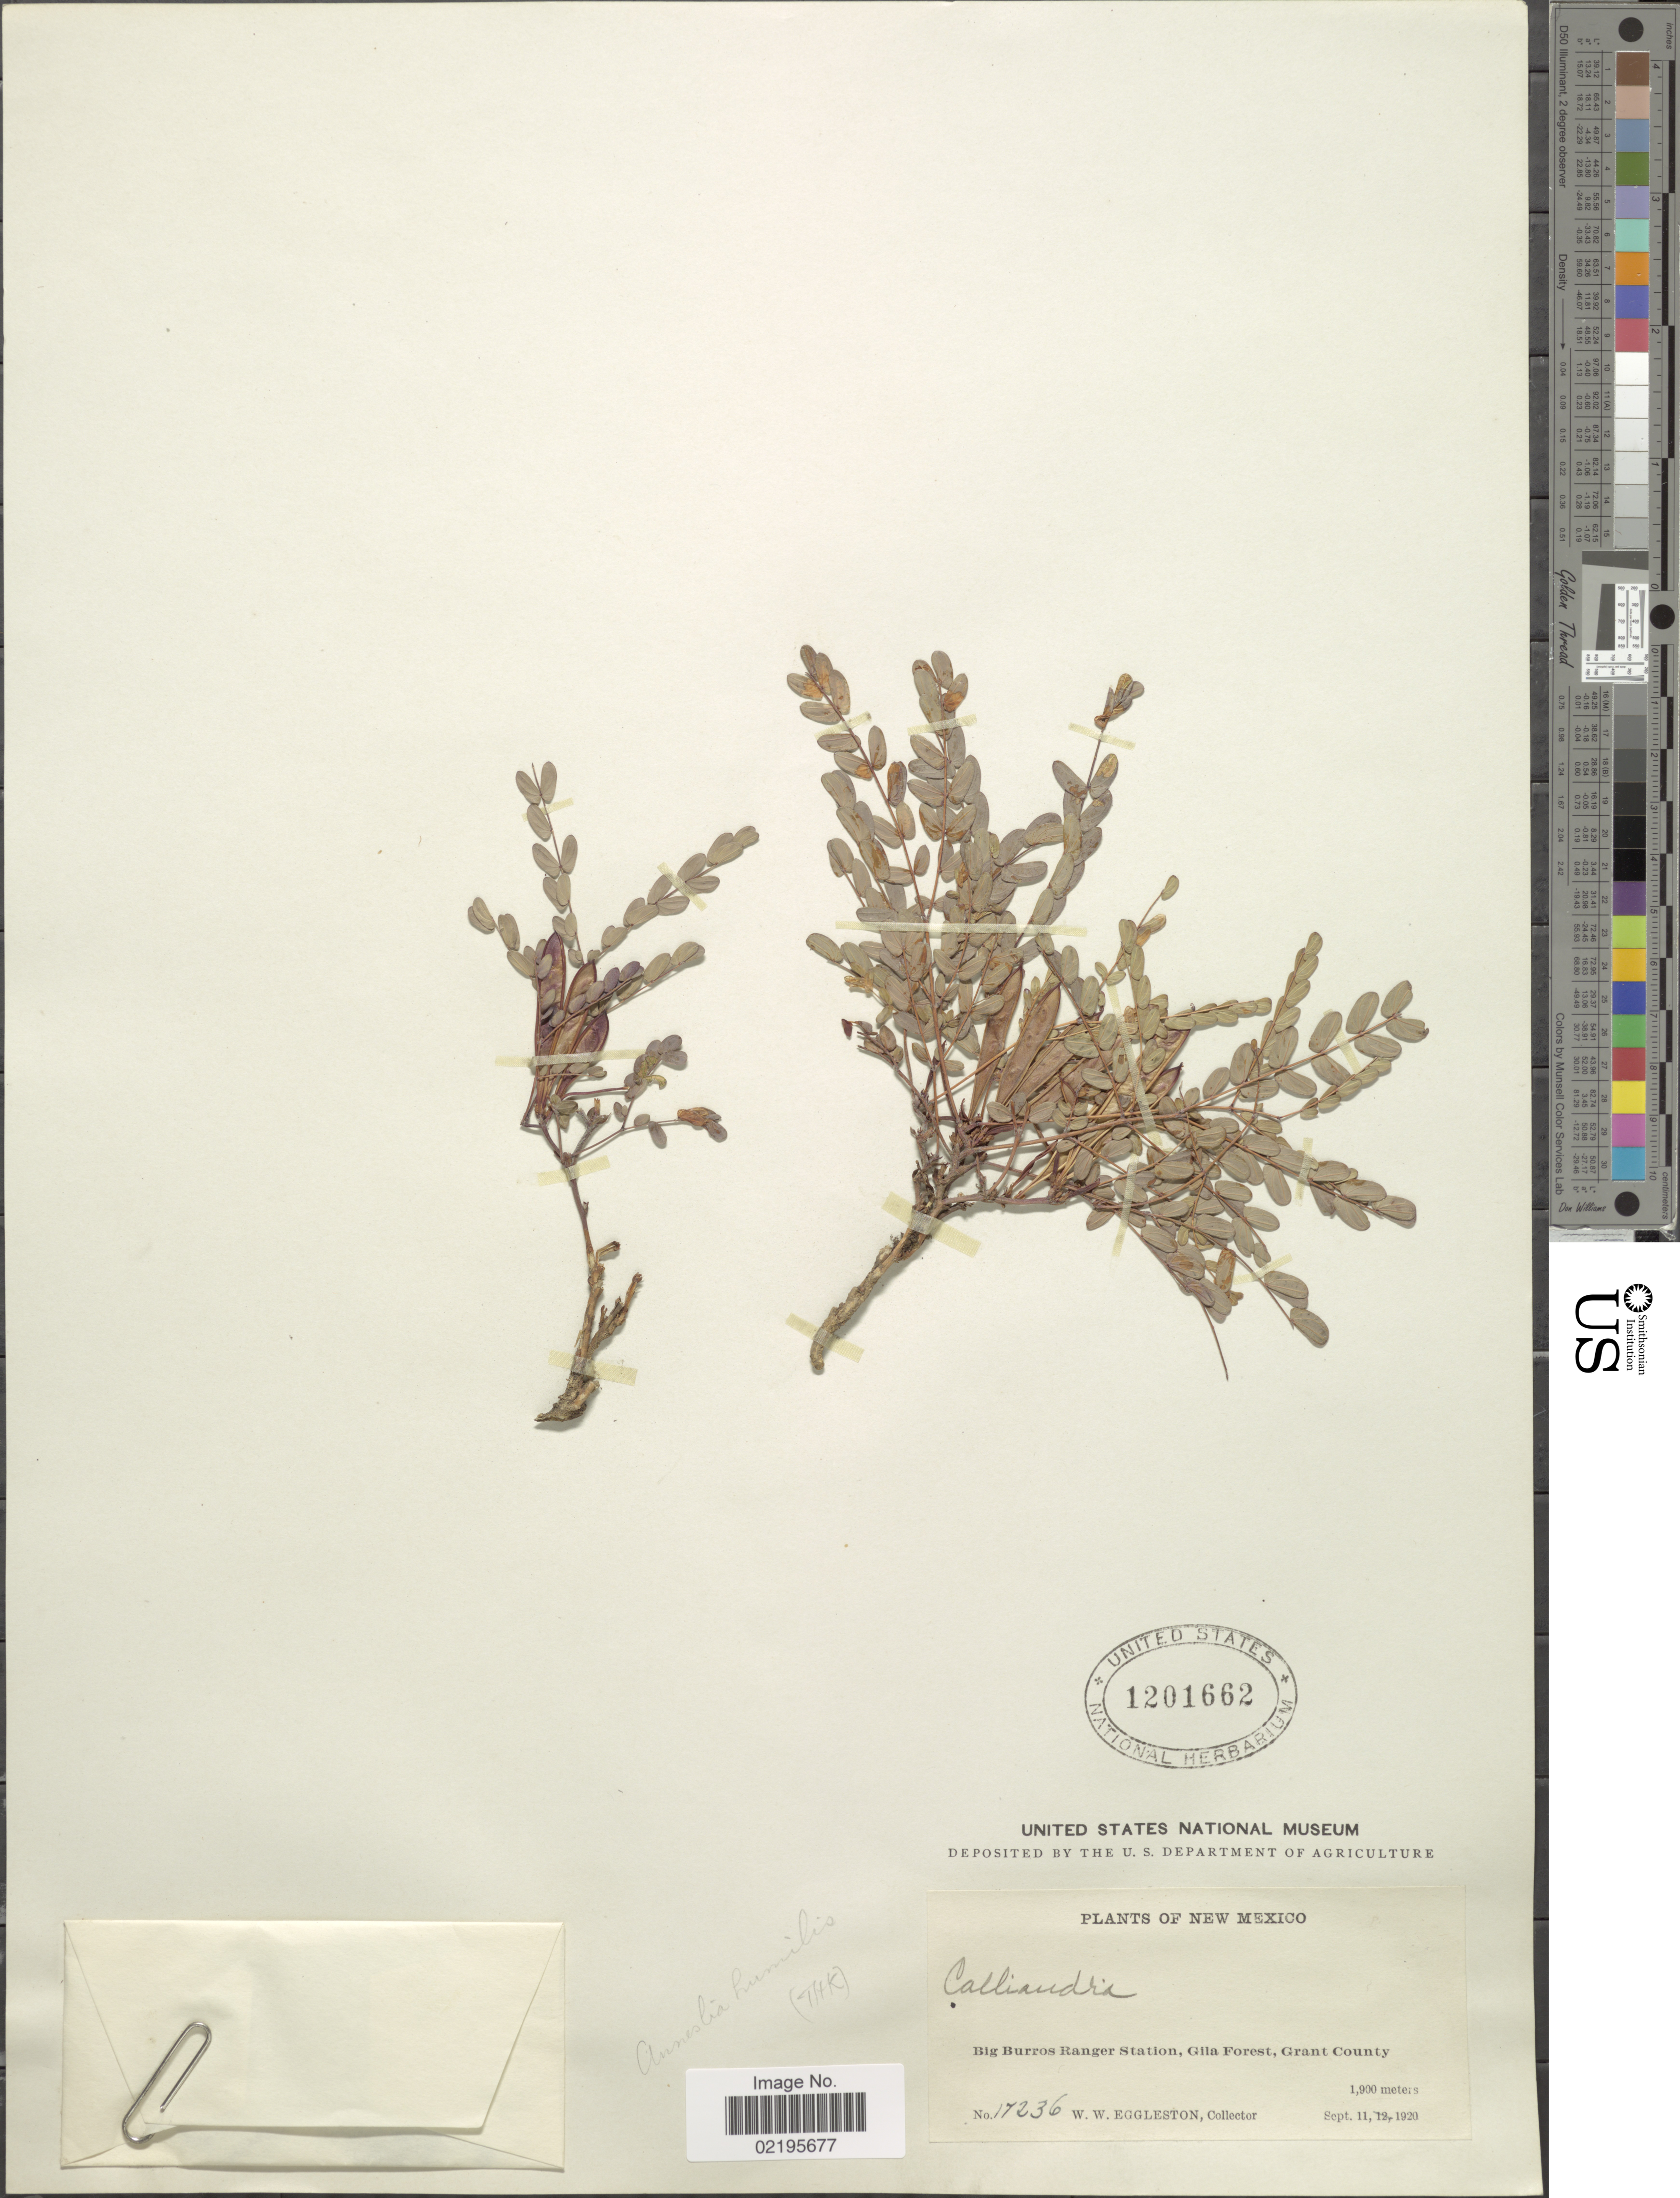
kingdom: Plantae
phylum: Tracheophyta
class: Magnoliopsida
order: Fabales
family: Fabaceae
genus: Calliandra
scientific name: Calliandra reticulata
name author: A. Gray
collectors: W. W. Eggleston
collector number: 17236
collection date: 1920-09-11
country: United States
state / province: New Mexico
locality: Bog Burros Ranger Station, Gila Forest, Grant County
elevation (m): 1900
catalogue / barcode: US 1201662